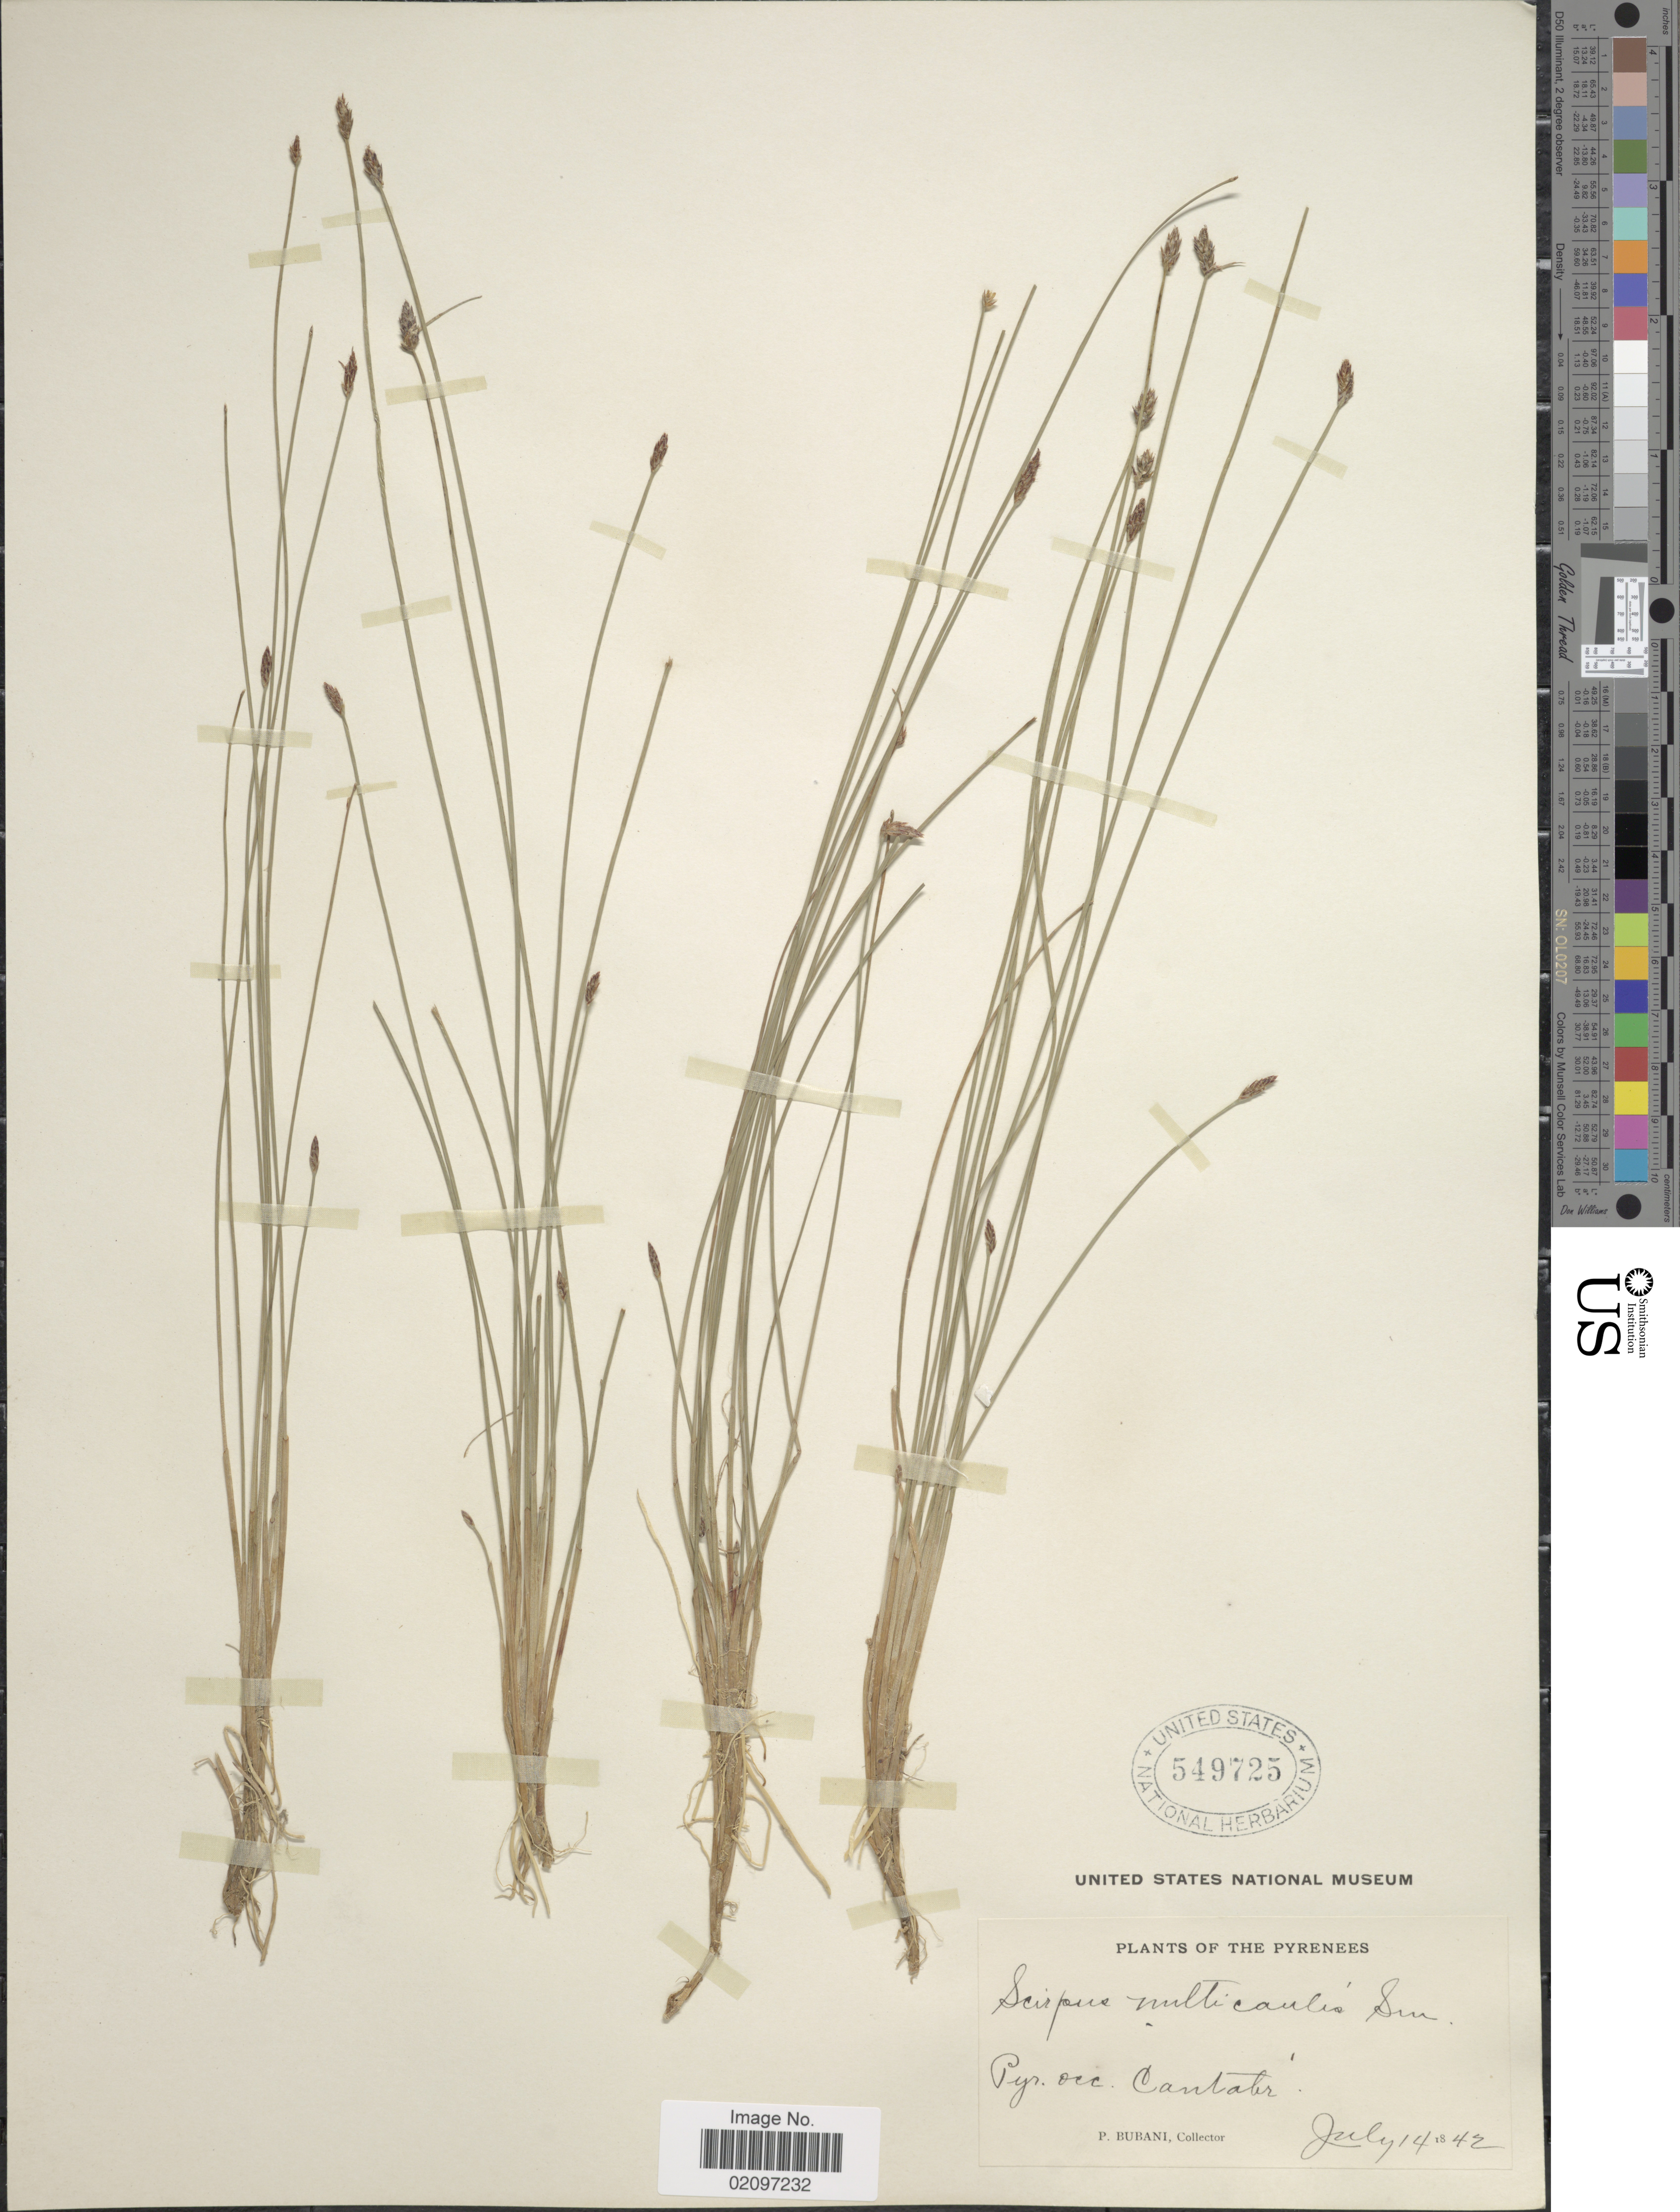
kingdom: Plantae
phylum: Tracheophyta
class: Liliopsida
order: Poales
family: Cyperaceae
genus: Eleocharis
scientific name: Eleocharis multicaulis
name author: (Sm.) Desv.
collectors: P. Bubani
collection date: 1942-07-14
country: Spain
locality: The Pyrenees, Pur occ. Cantabr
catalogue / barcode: US 549725